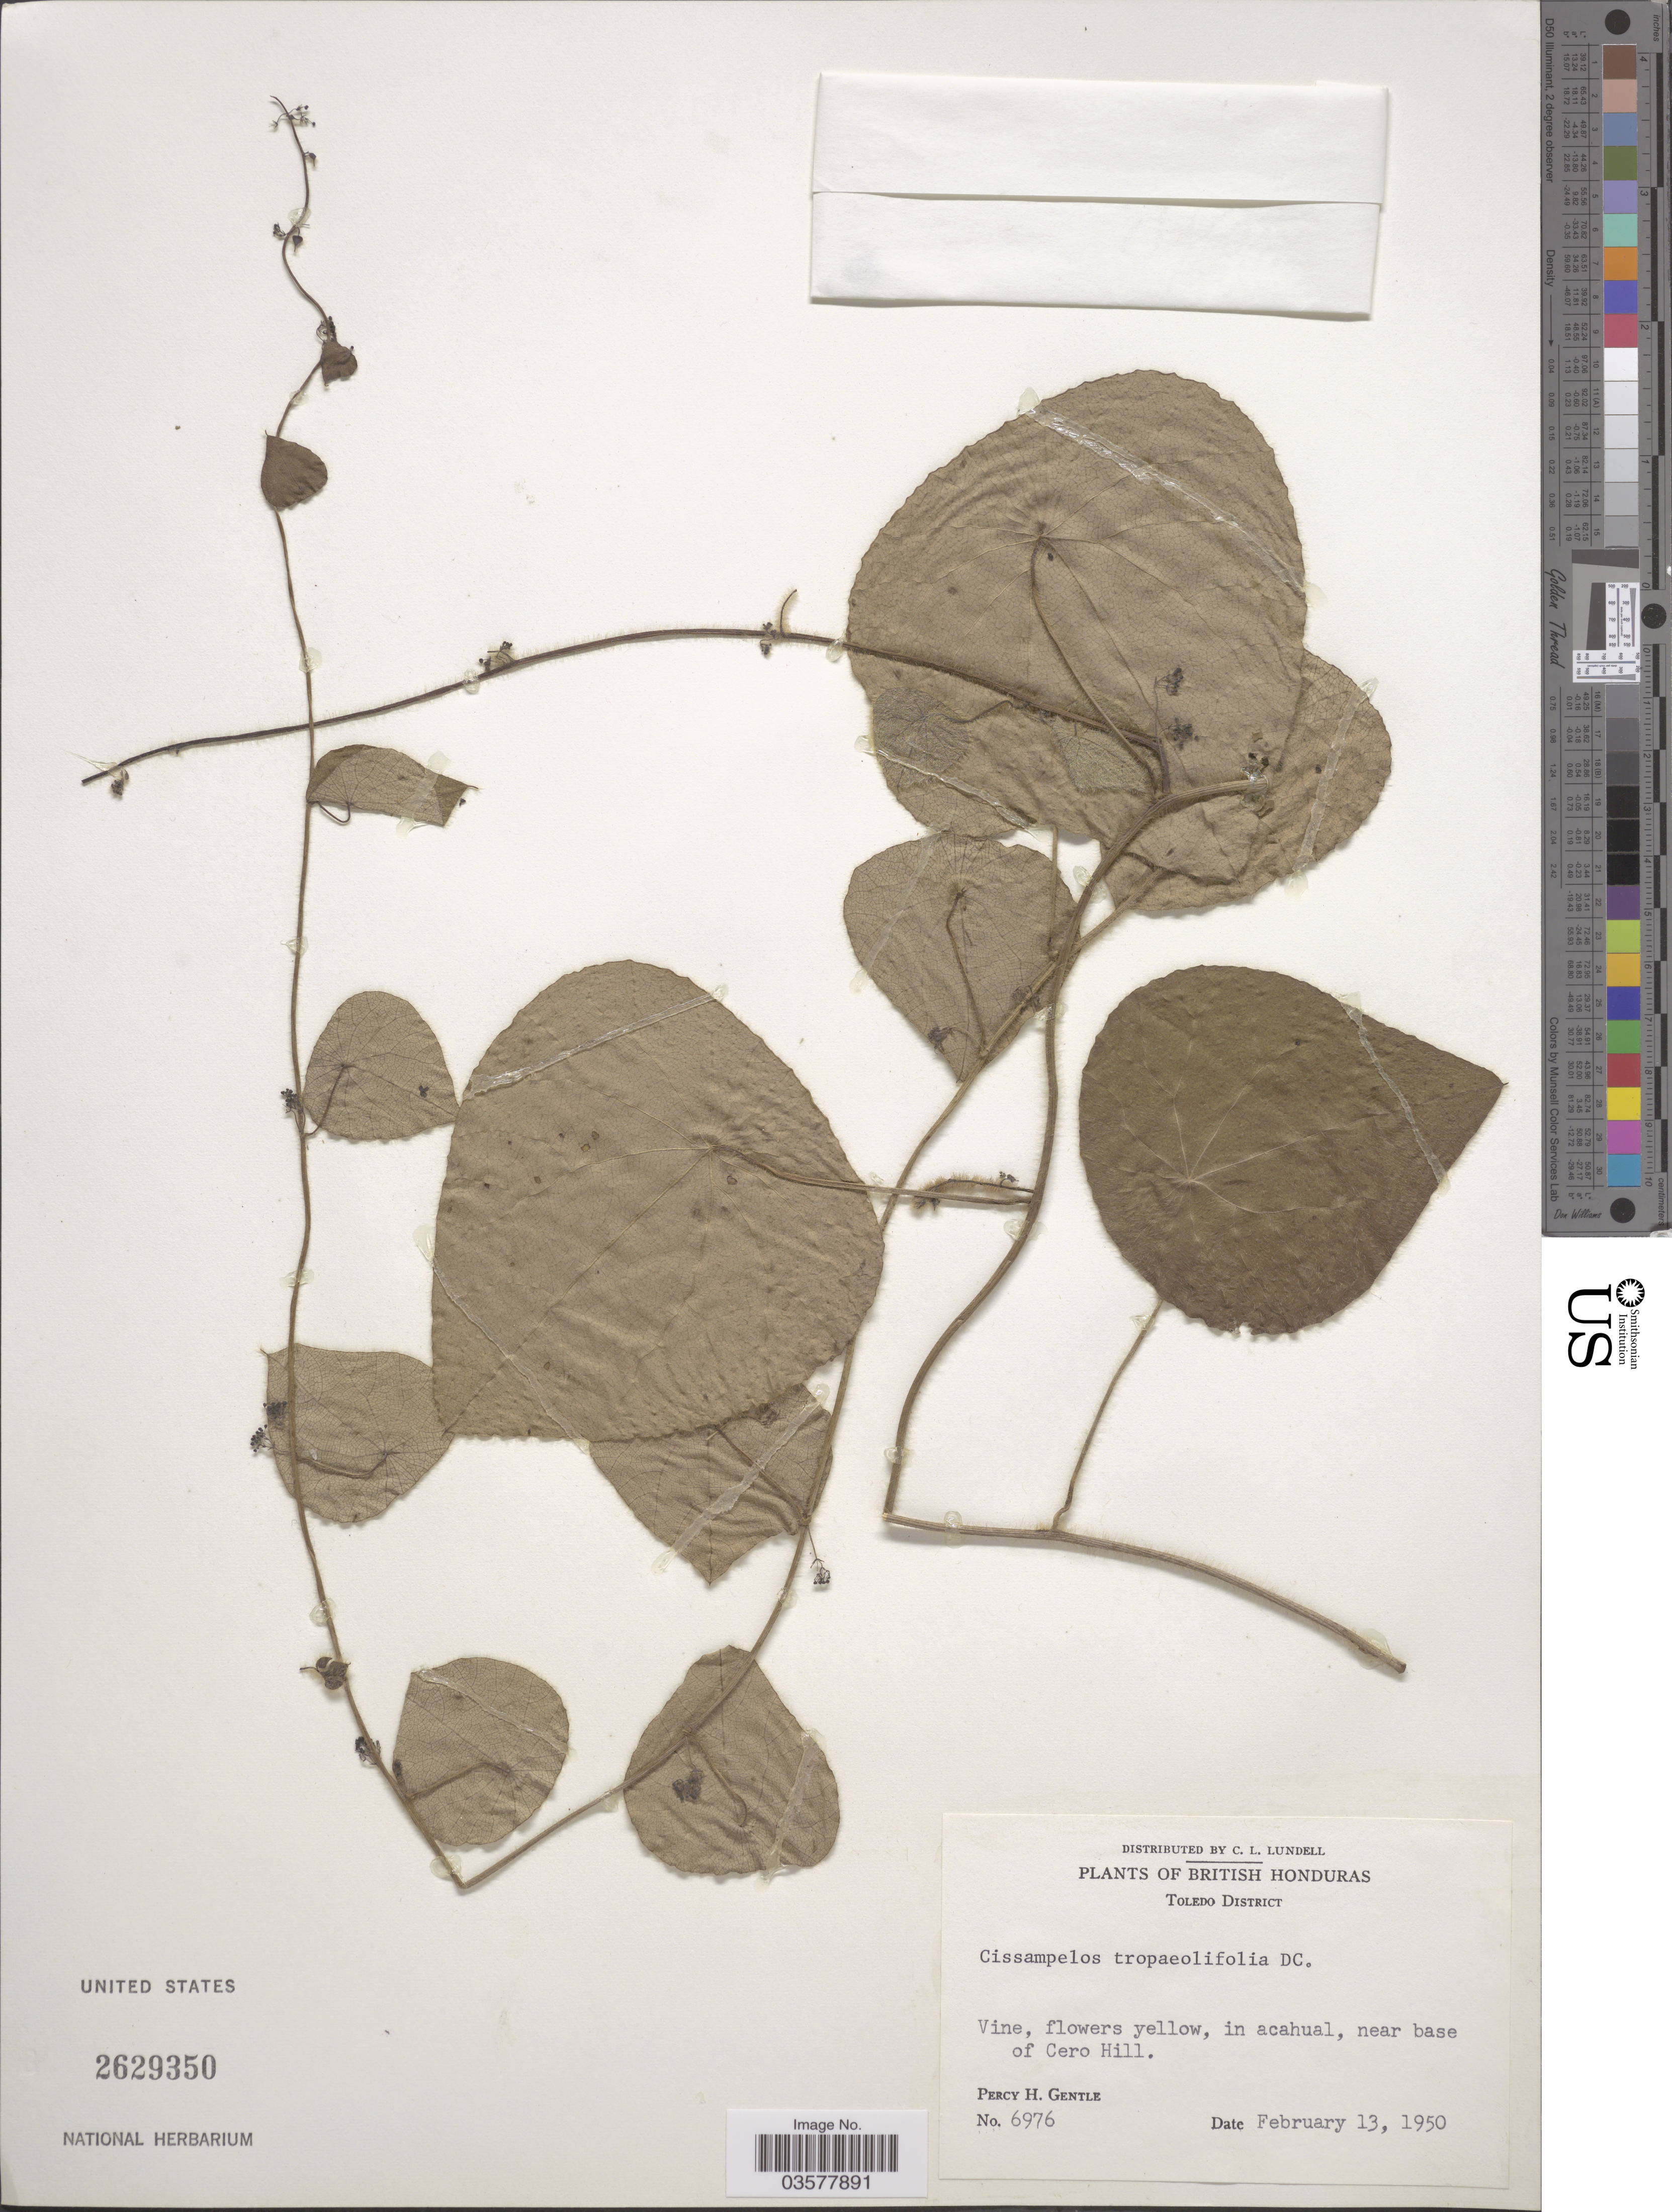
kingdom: Plantae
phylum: Tracheophyta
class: Magnoliopsida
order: Ranunculales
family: Menispermaceae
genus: Cissampelos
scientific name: Cissampelos tropaeolifolia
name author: DC.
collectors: P. H. Gentle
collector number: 6976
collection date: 1950-02-13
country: Belize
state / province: Toledo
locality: British Honduras. Toledo District. Near base of Cero Hill.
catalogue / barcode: US 2629350